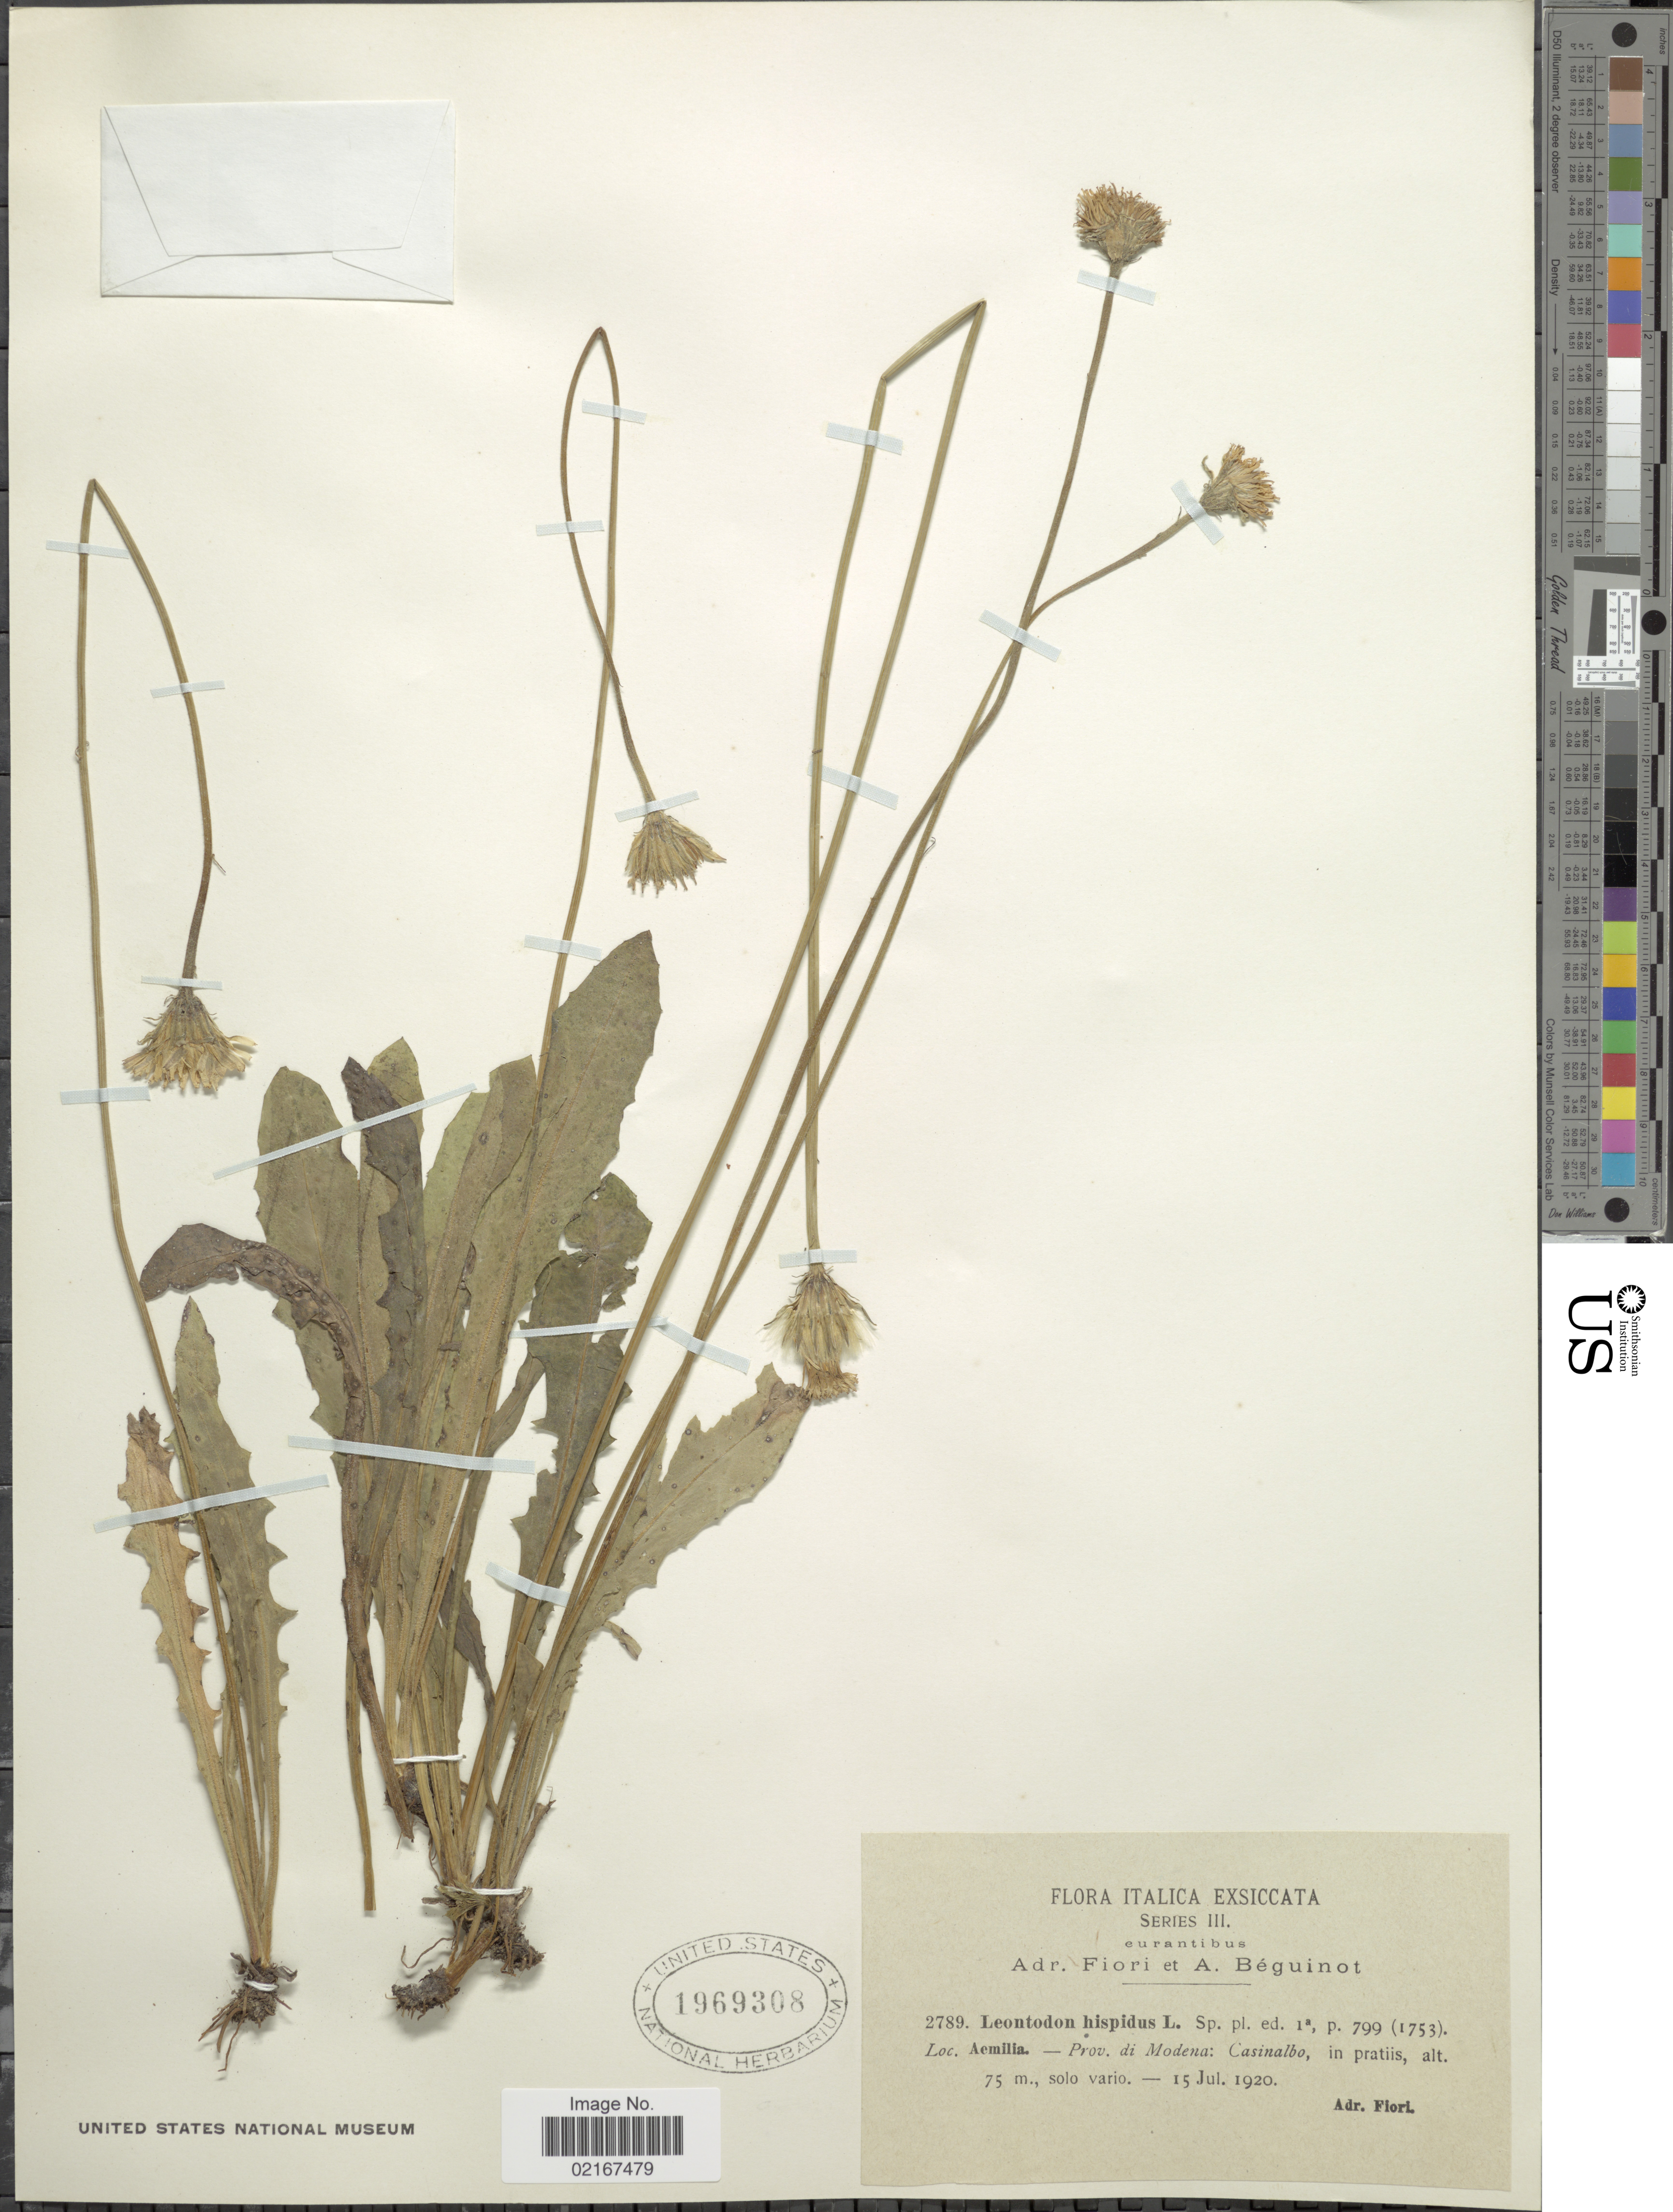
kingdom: Plantae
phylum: Tracheophyta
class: Magnoliopsida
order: Asterales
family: Asteraceae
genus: Leontodon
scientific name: Leontodon hispidus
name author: L.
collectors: A. Fiori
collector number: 2789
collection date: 1920-07-15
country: Italy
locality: Aemilia, Prov. di Modena, Casinalbo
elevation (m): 75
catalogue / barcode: US 1969308